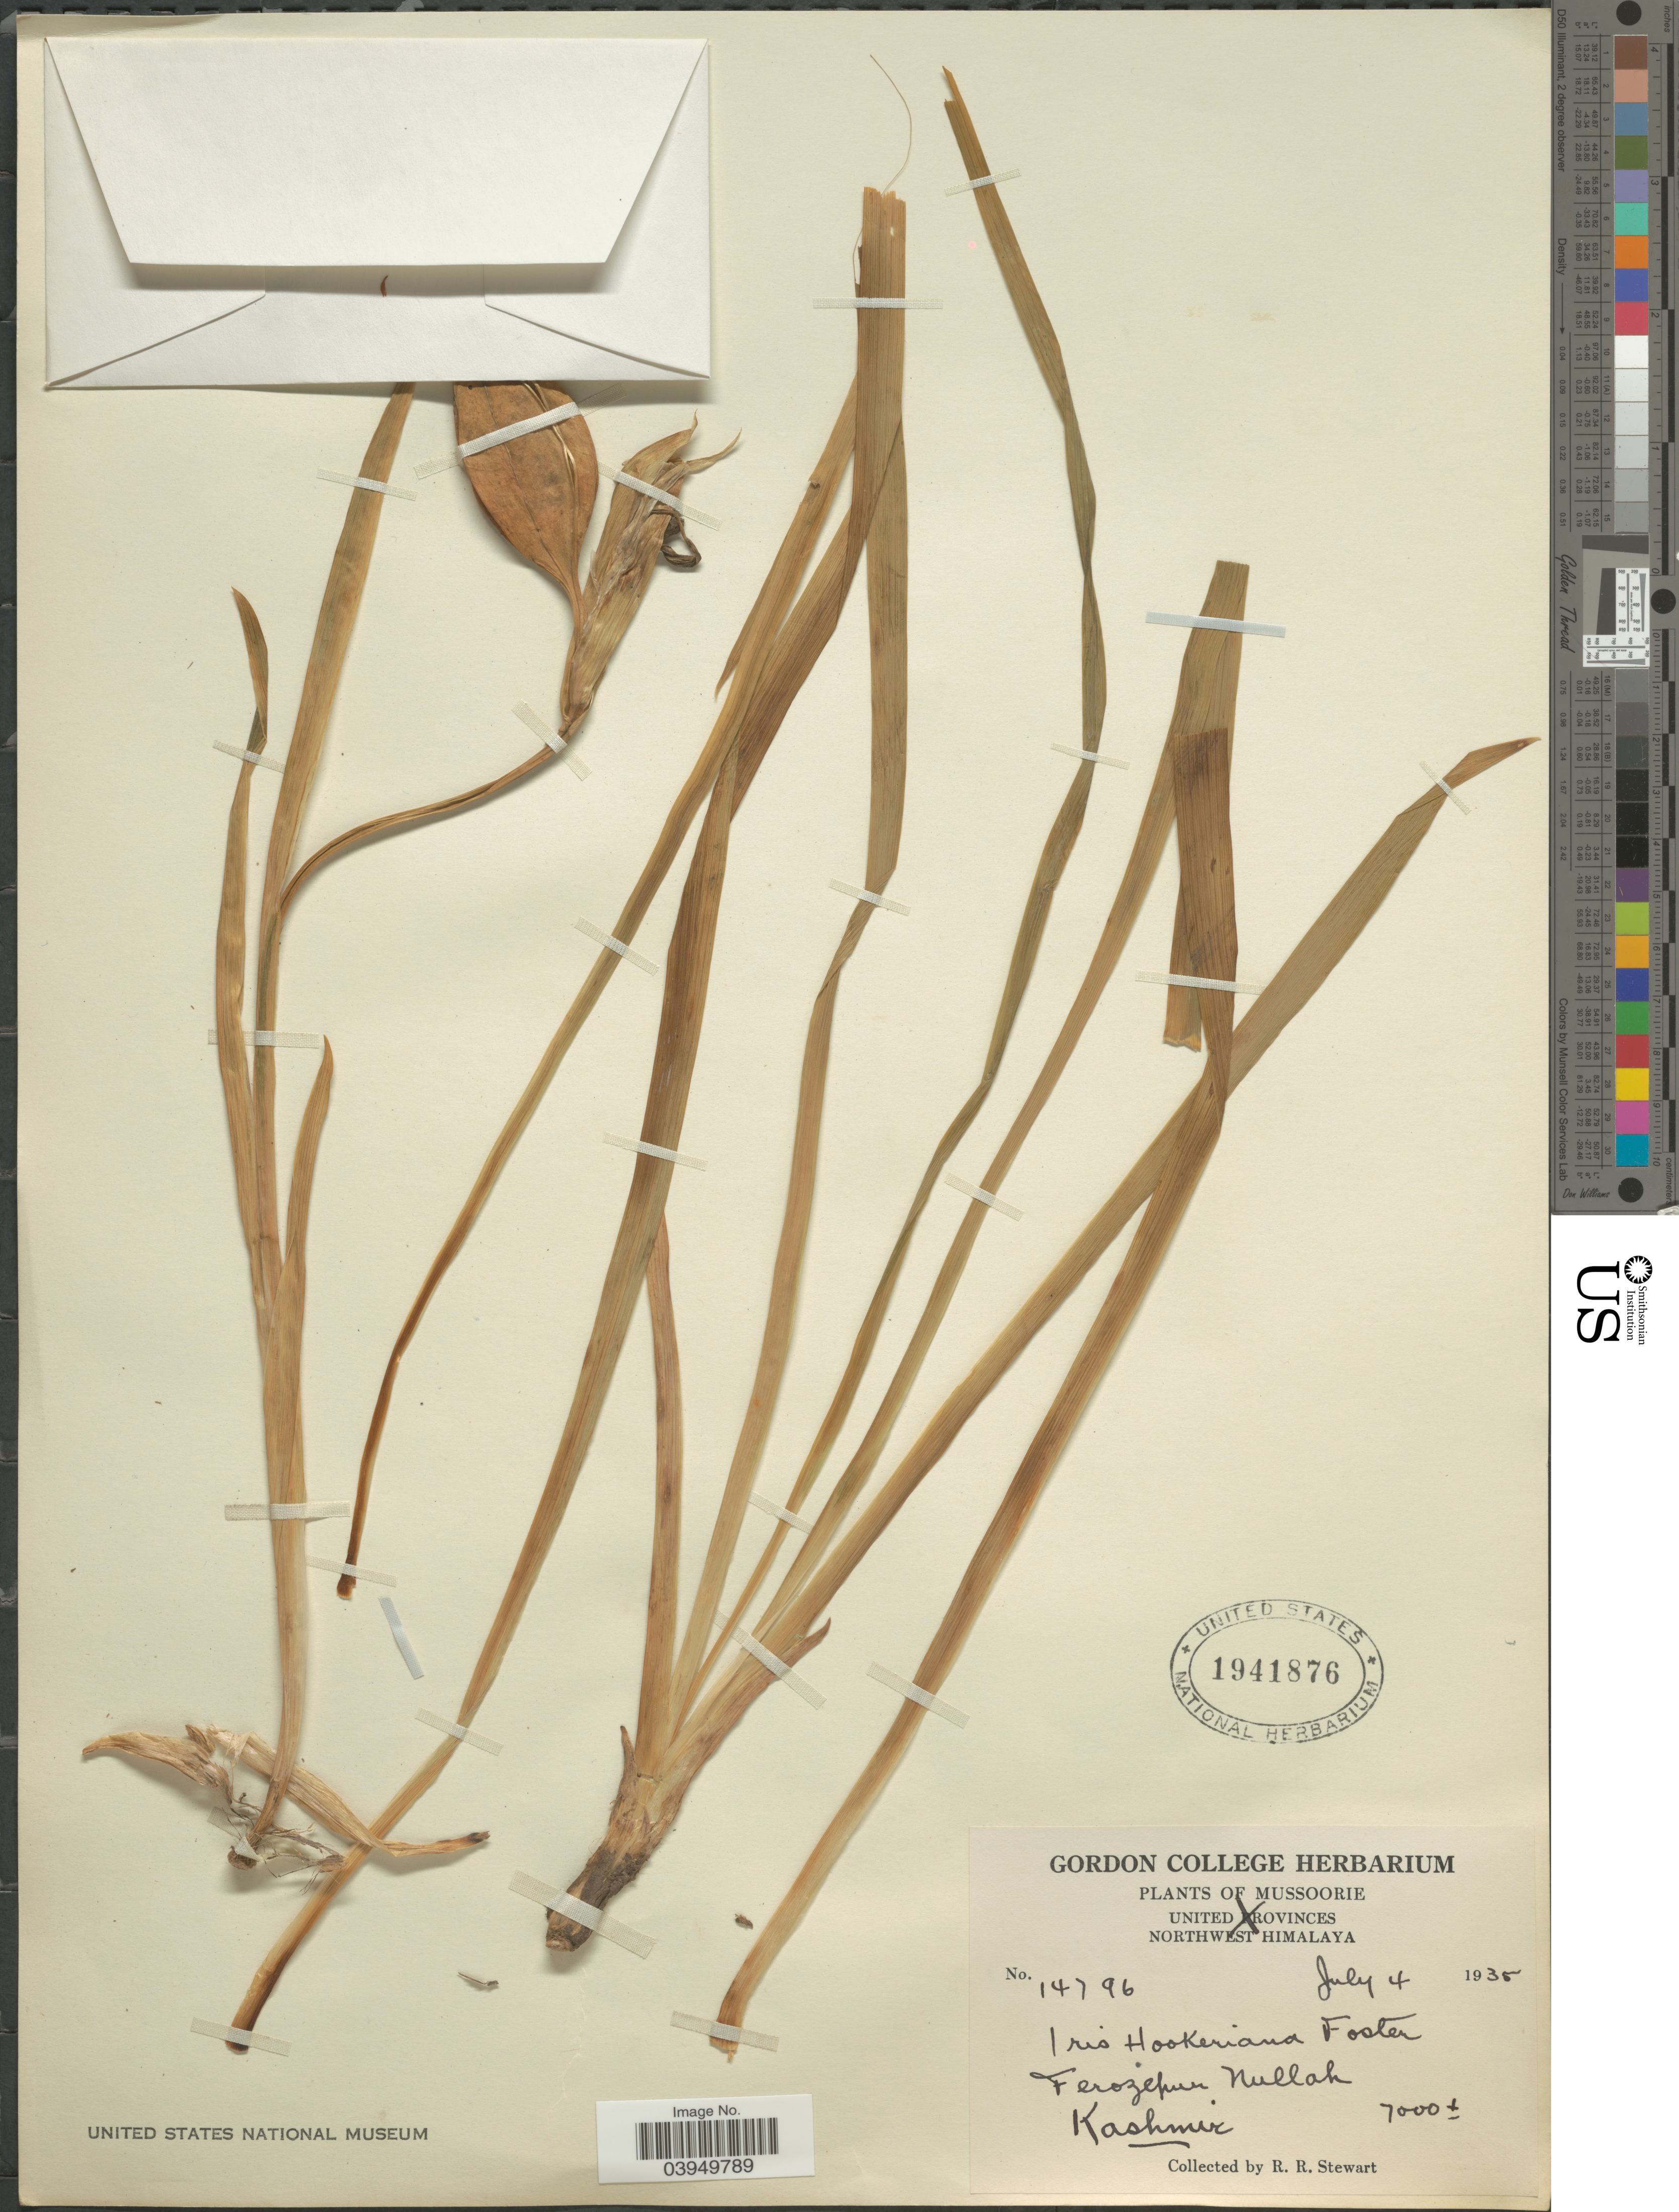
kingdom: Plantae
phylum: Tracheophyta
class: Liliopsida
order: Asparagales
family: Iridaceae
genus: Iris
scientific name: Iris hookeriana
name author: Foster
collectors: R. Stewart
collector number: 14796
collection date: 1935-07-04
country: India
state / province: Jammu and Kashmir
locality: Ferozepur Nullah. Kashmir.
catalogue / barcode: US 1941876